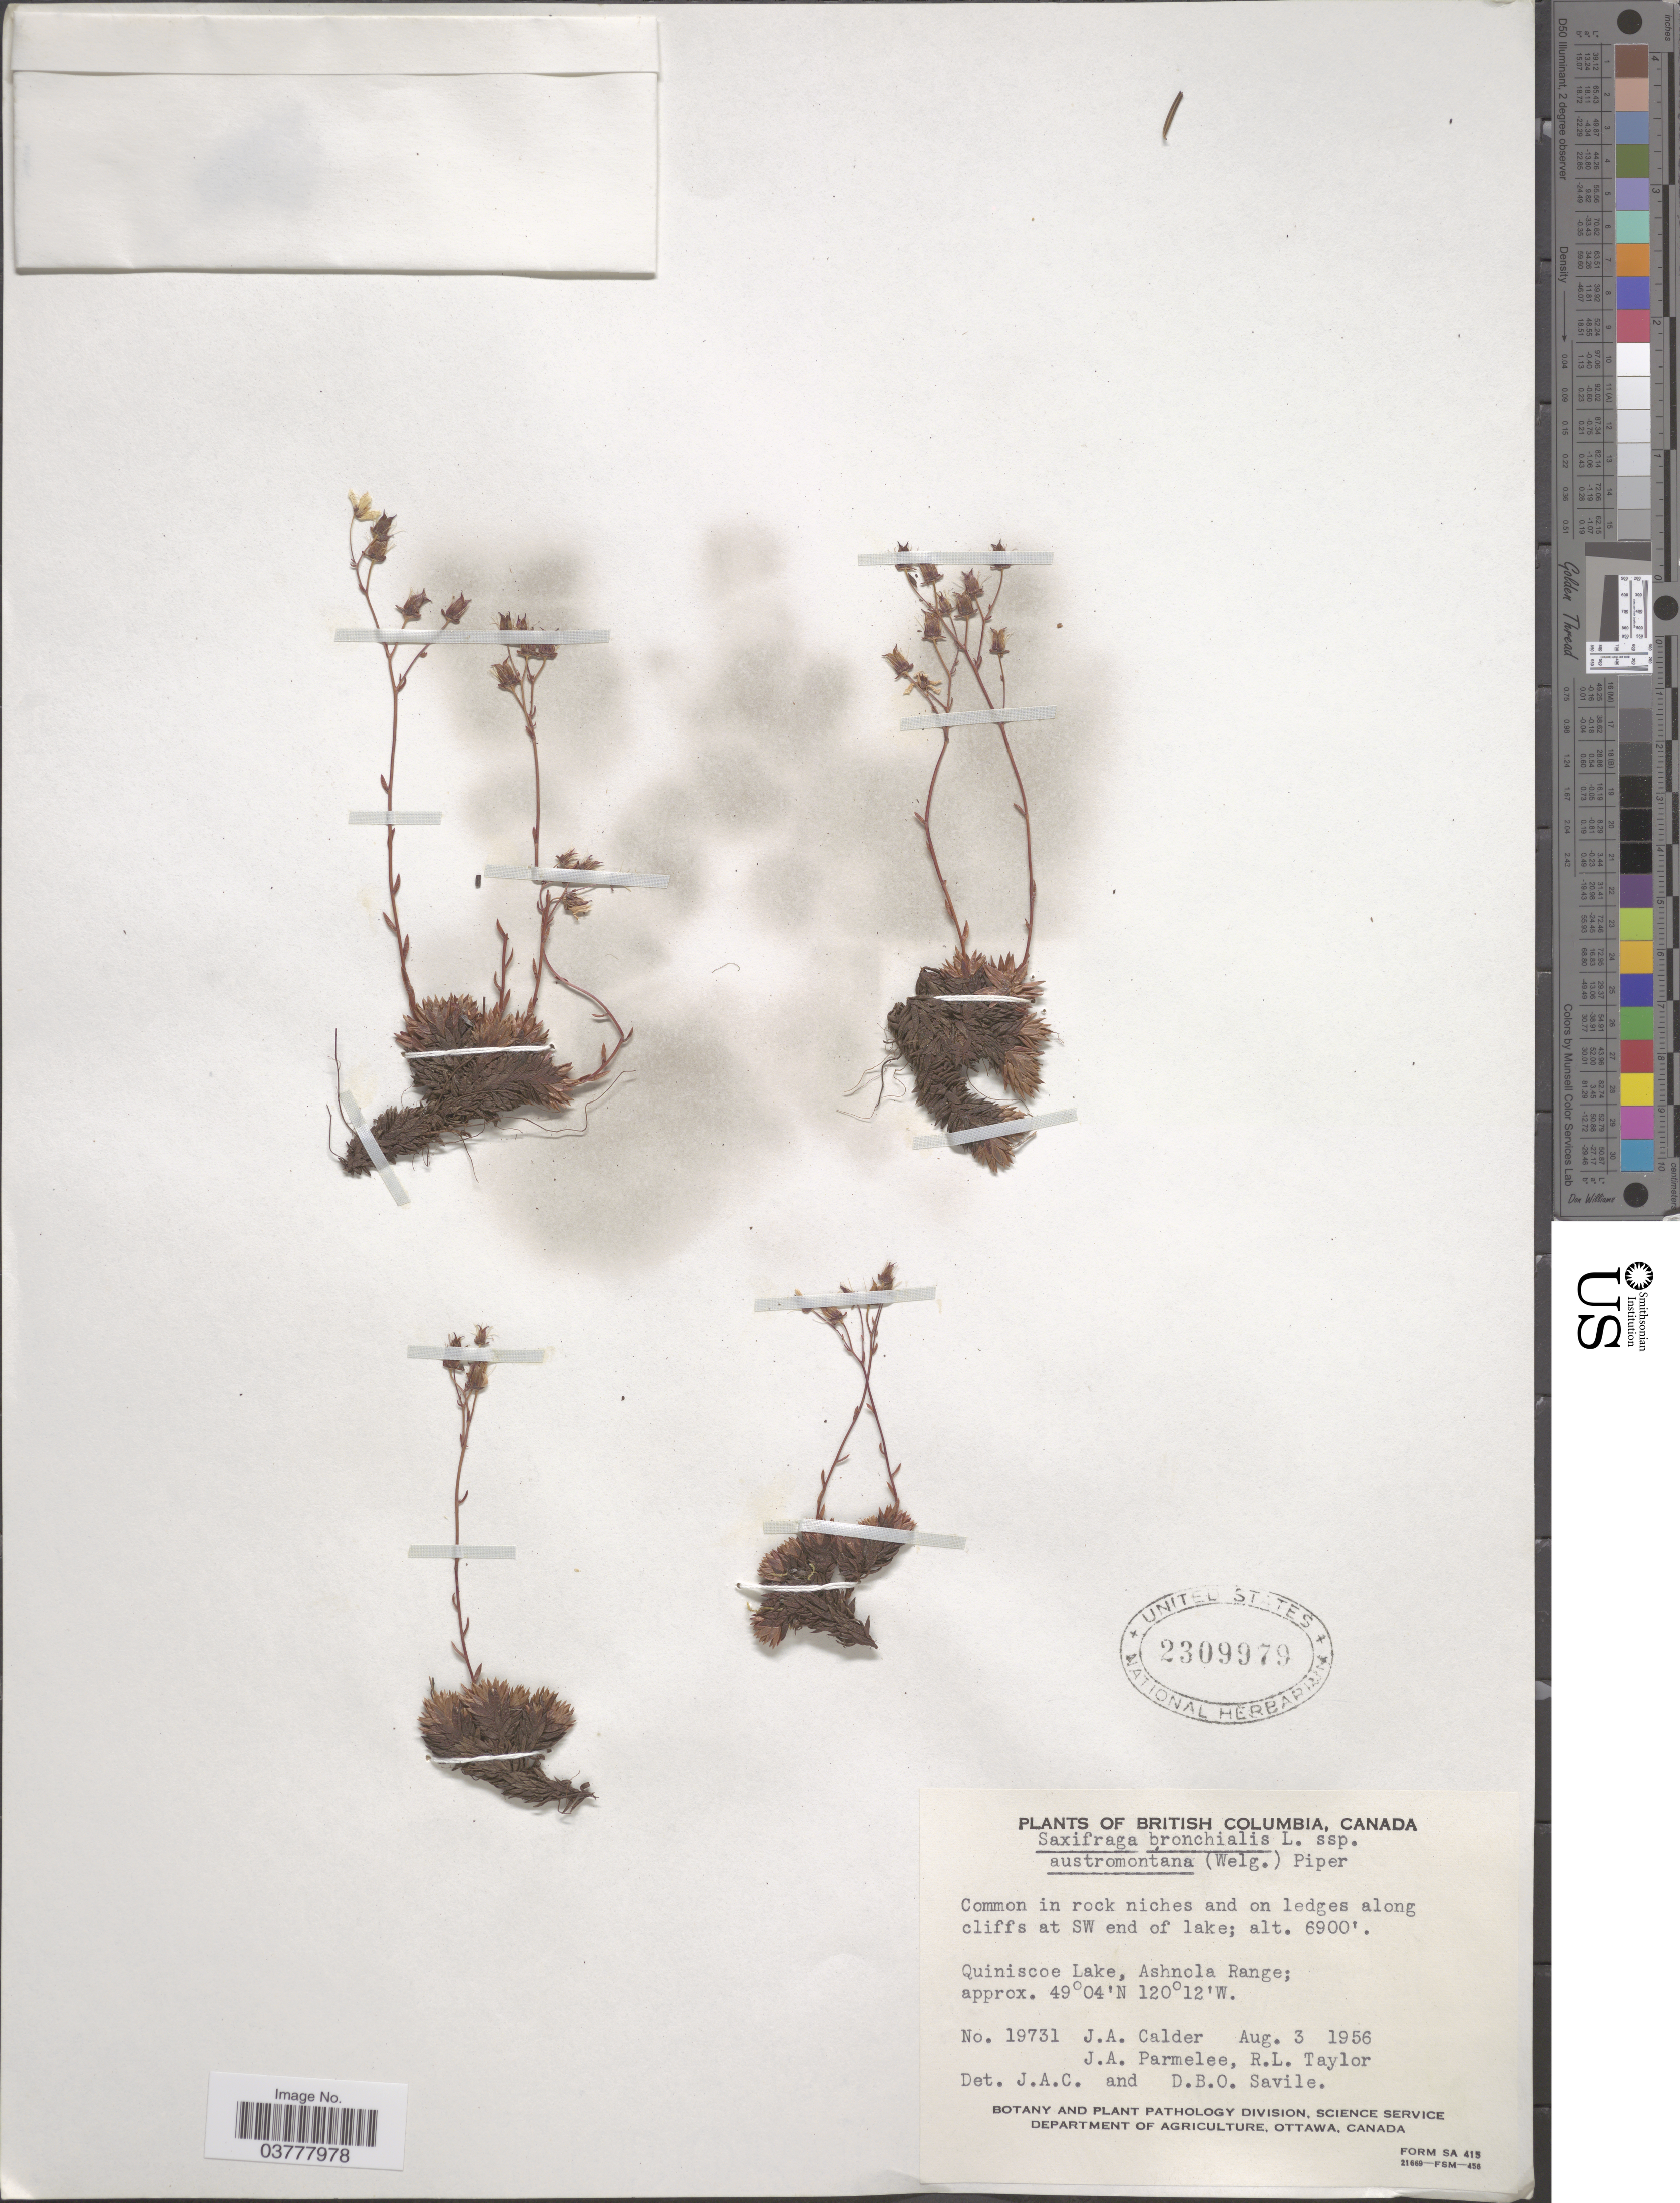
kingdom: Plantae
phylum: Tracheophyta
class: Magnoliopsida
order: Saxifragales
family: Saxifragaceae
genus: Saxifraga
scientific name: Saxifraga bronchialis subsp. austromontana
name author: (Wiegand) Piper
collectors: J. A. Calder, J. A. Parmelee & R. Taylor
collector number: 19731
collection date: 1956-08-03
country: Canada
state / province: British Columbia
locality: On ledges along cliffs at SW end of lake. Quiniscoe Lake, Ashnola Range.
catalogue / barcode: US 2309979